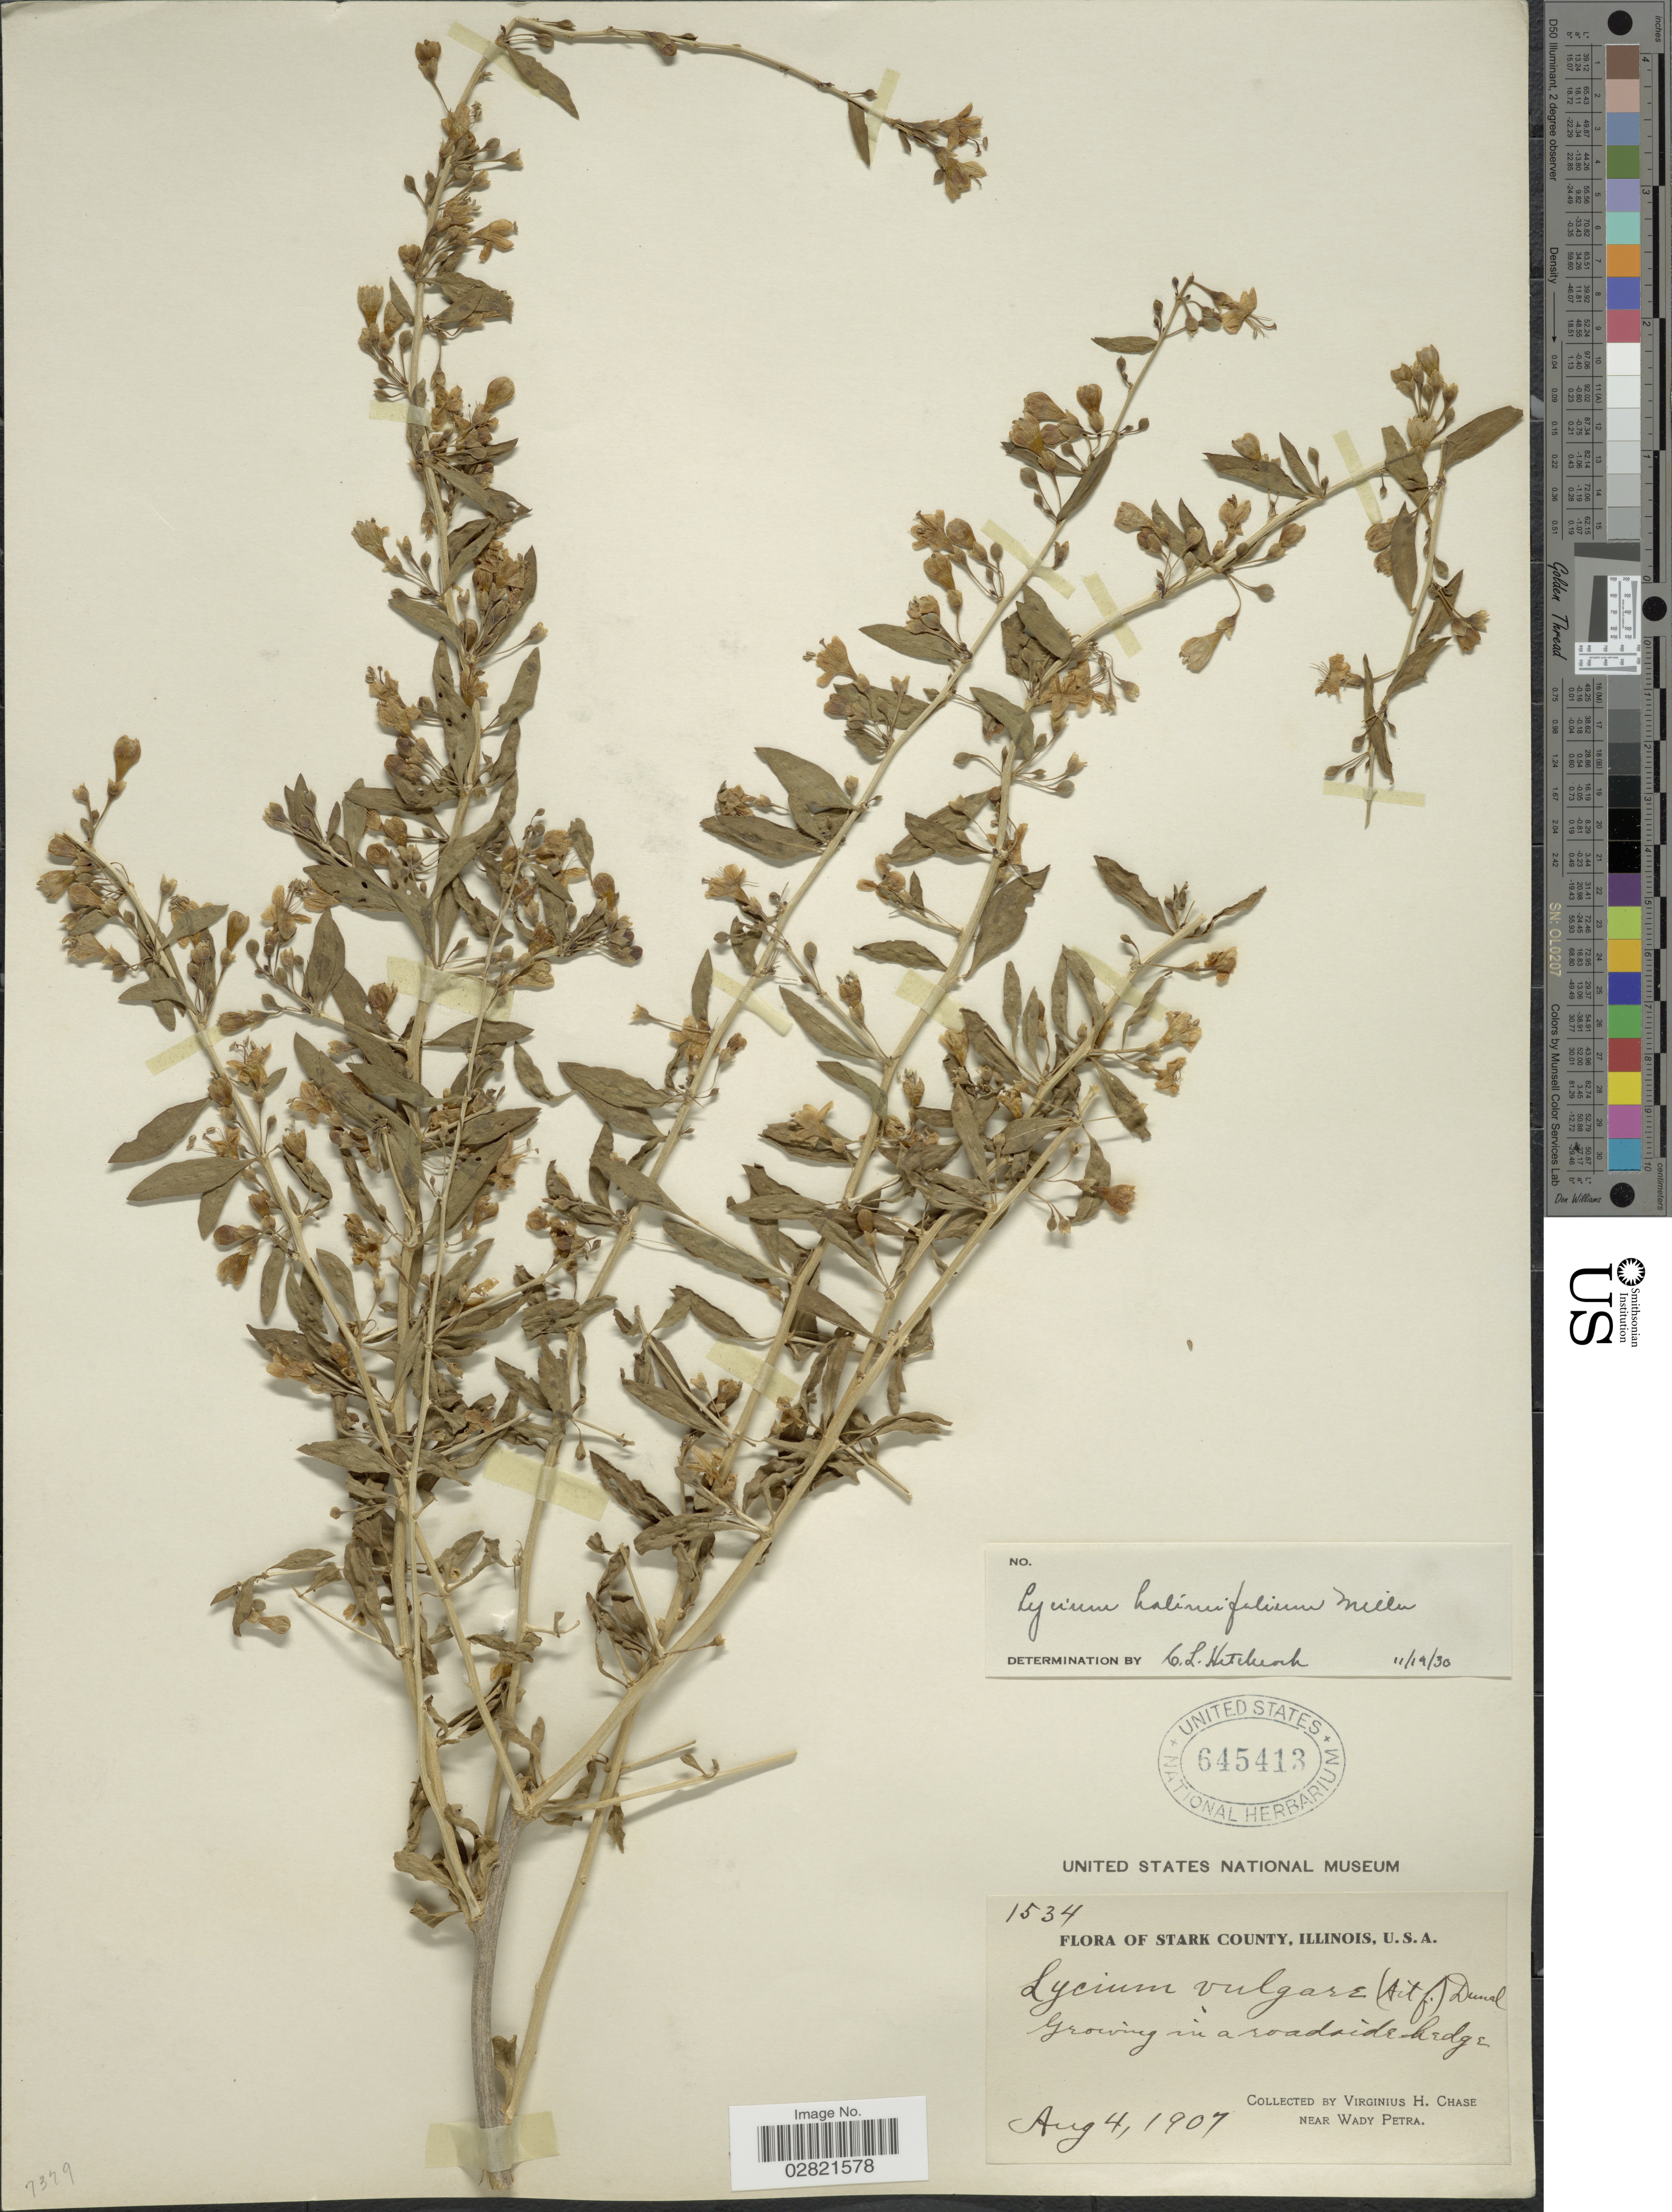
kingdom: Plantae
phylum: Tracheophyta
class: Magnoliopsida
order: Solanales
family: Solanaceae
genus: Lycium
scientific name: Lycium chinense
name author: Mill.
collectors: V. H. Chase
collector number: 1534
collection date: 1907-08-04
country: United States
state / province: Illinois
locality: Stark County. Near Wady Petra.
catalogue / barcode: US 645413